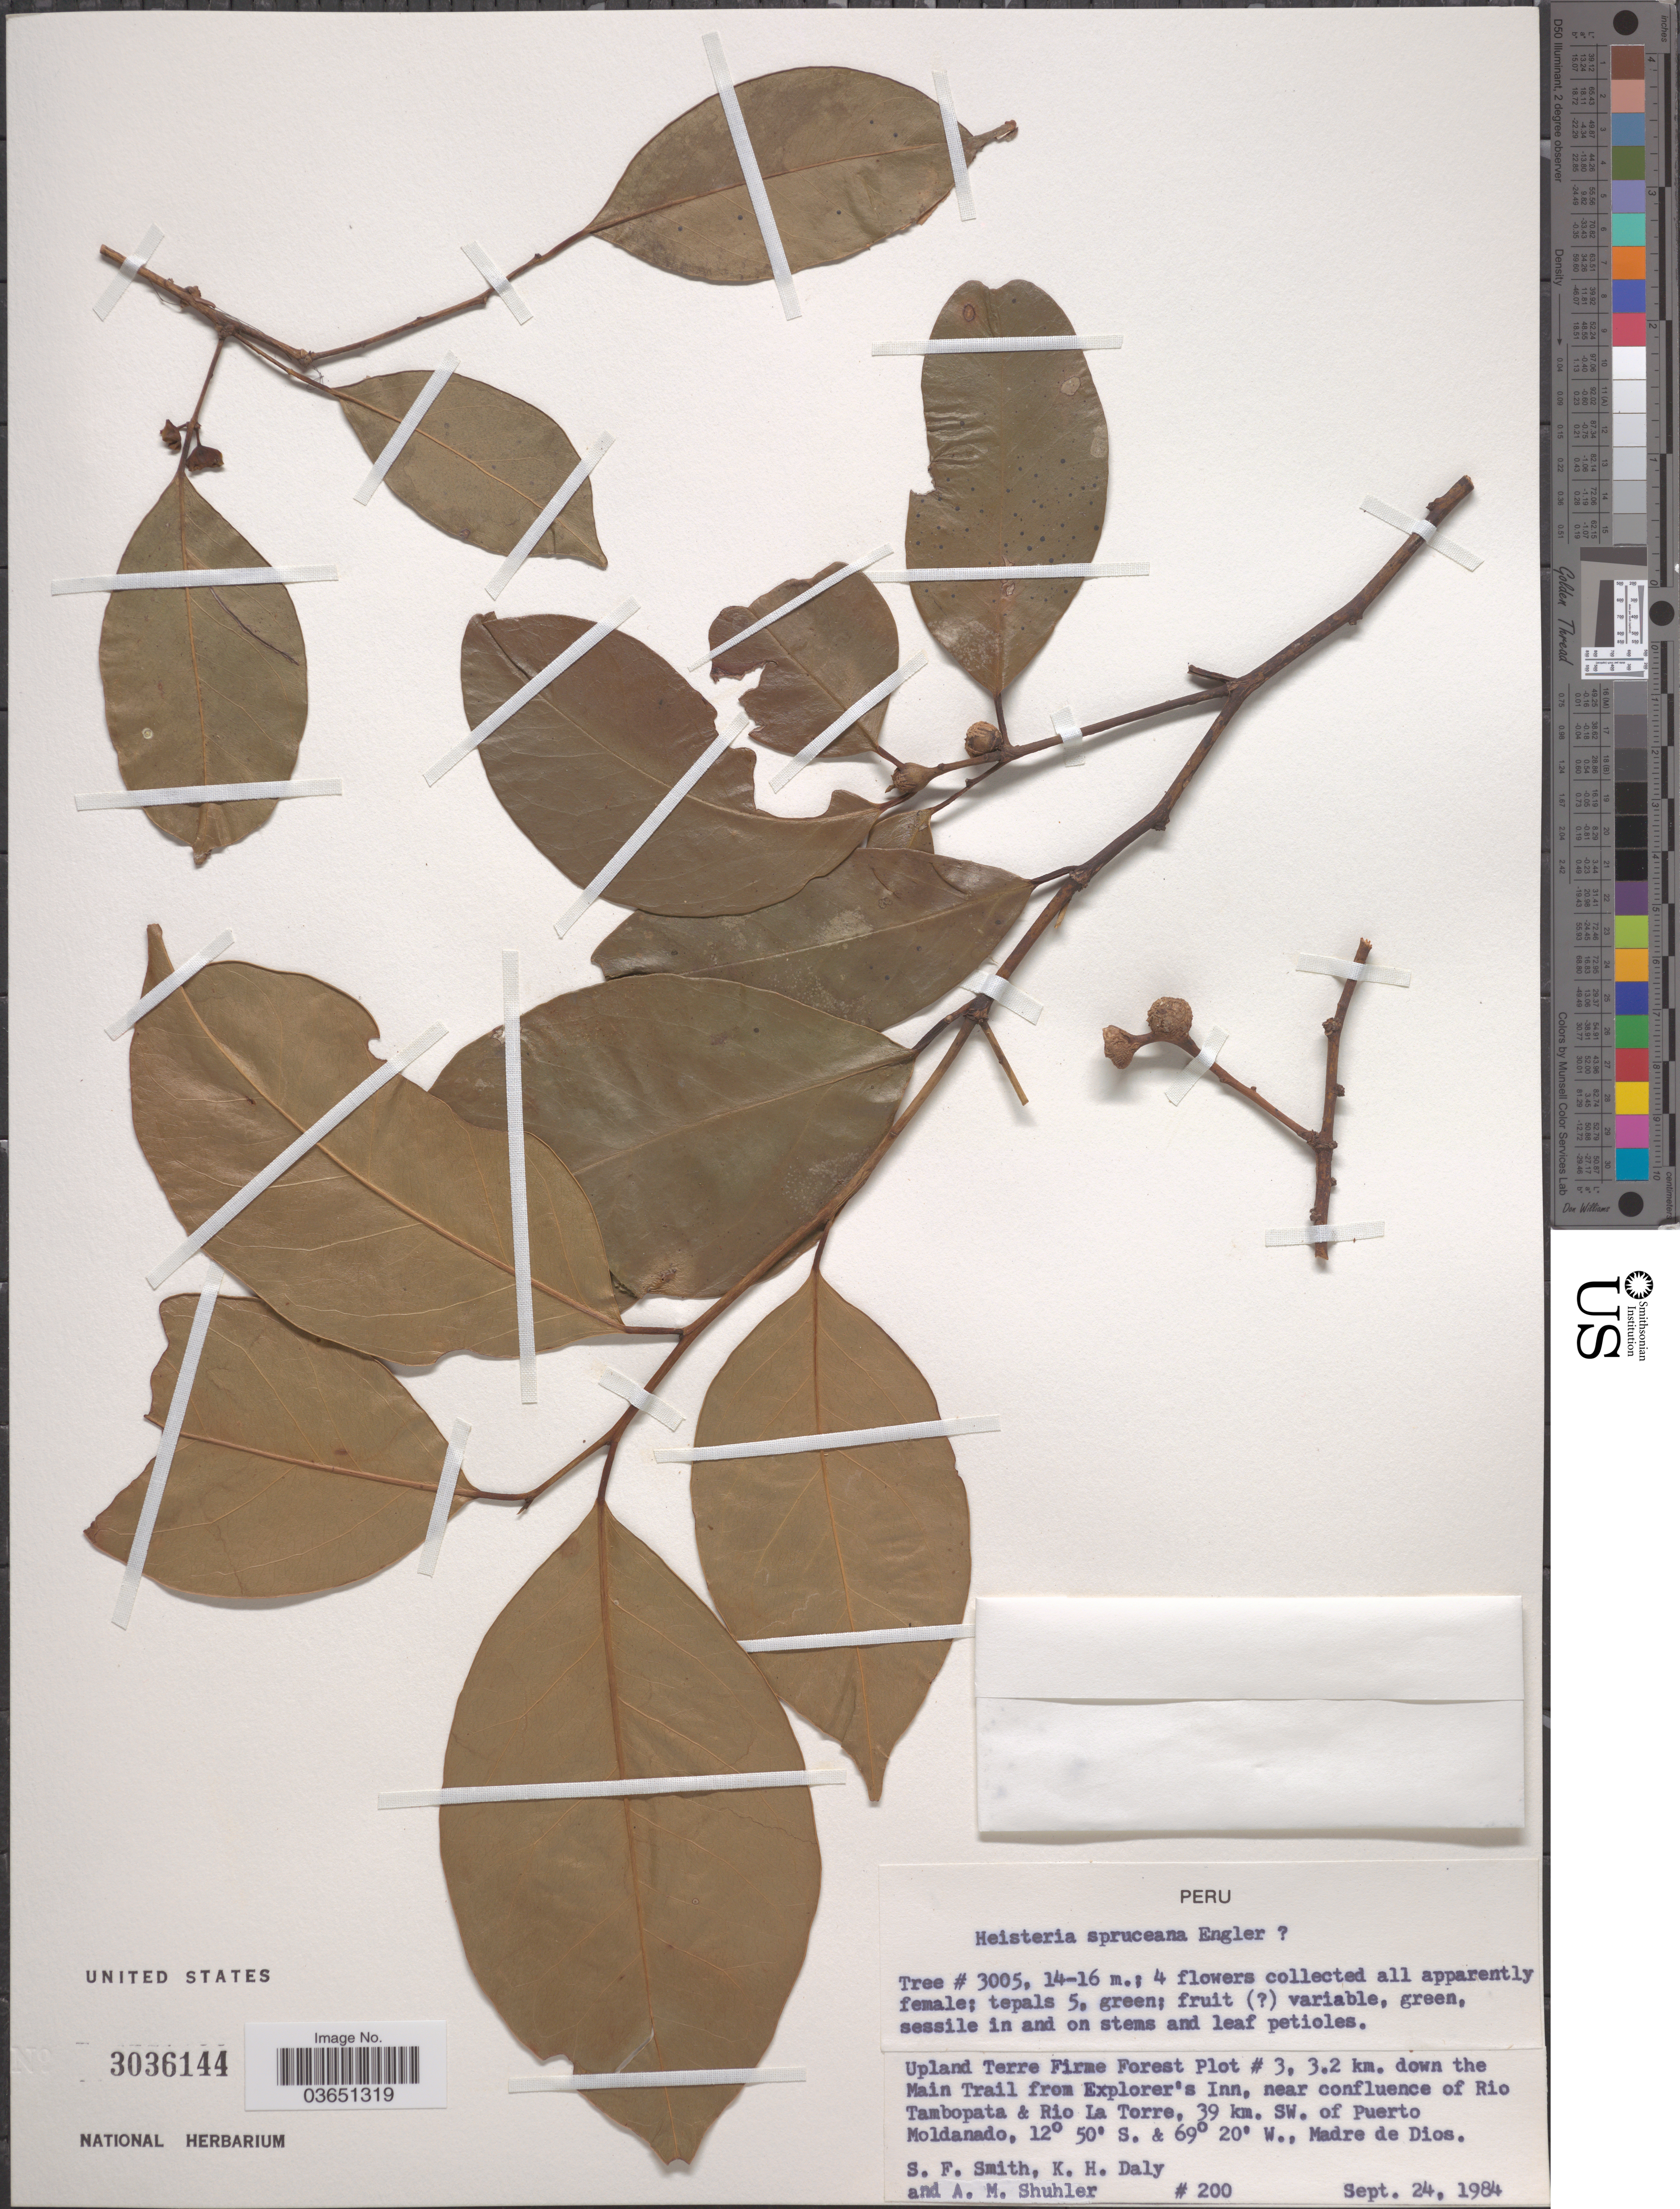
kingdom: Plantae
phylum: Tracheophyta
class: Magnoliopsida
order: Santalales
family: Erythropalaceae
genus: Heisteria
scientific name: Heisteria spruceana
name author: Engl.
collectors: S.F. Smith, K. Daly & A. Shuhler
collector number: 200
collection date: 1984-09-24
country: Peru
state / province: Madre de Dios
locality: Upland Terre Firme Forest Plot # 3, 3.2 km. down the Main Trail from Explorer's Inn, near confluence of Rio Tambopata & Rio La Torre, 39 km. SW. of Puerto Moldanado.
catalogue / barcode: US 3036144